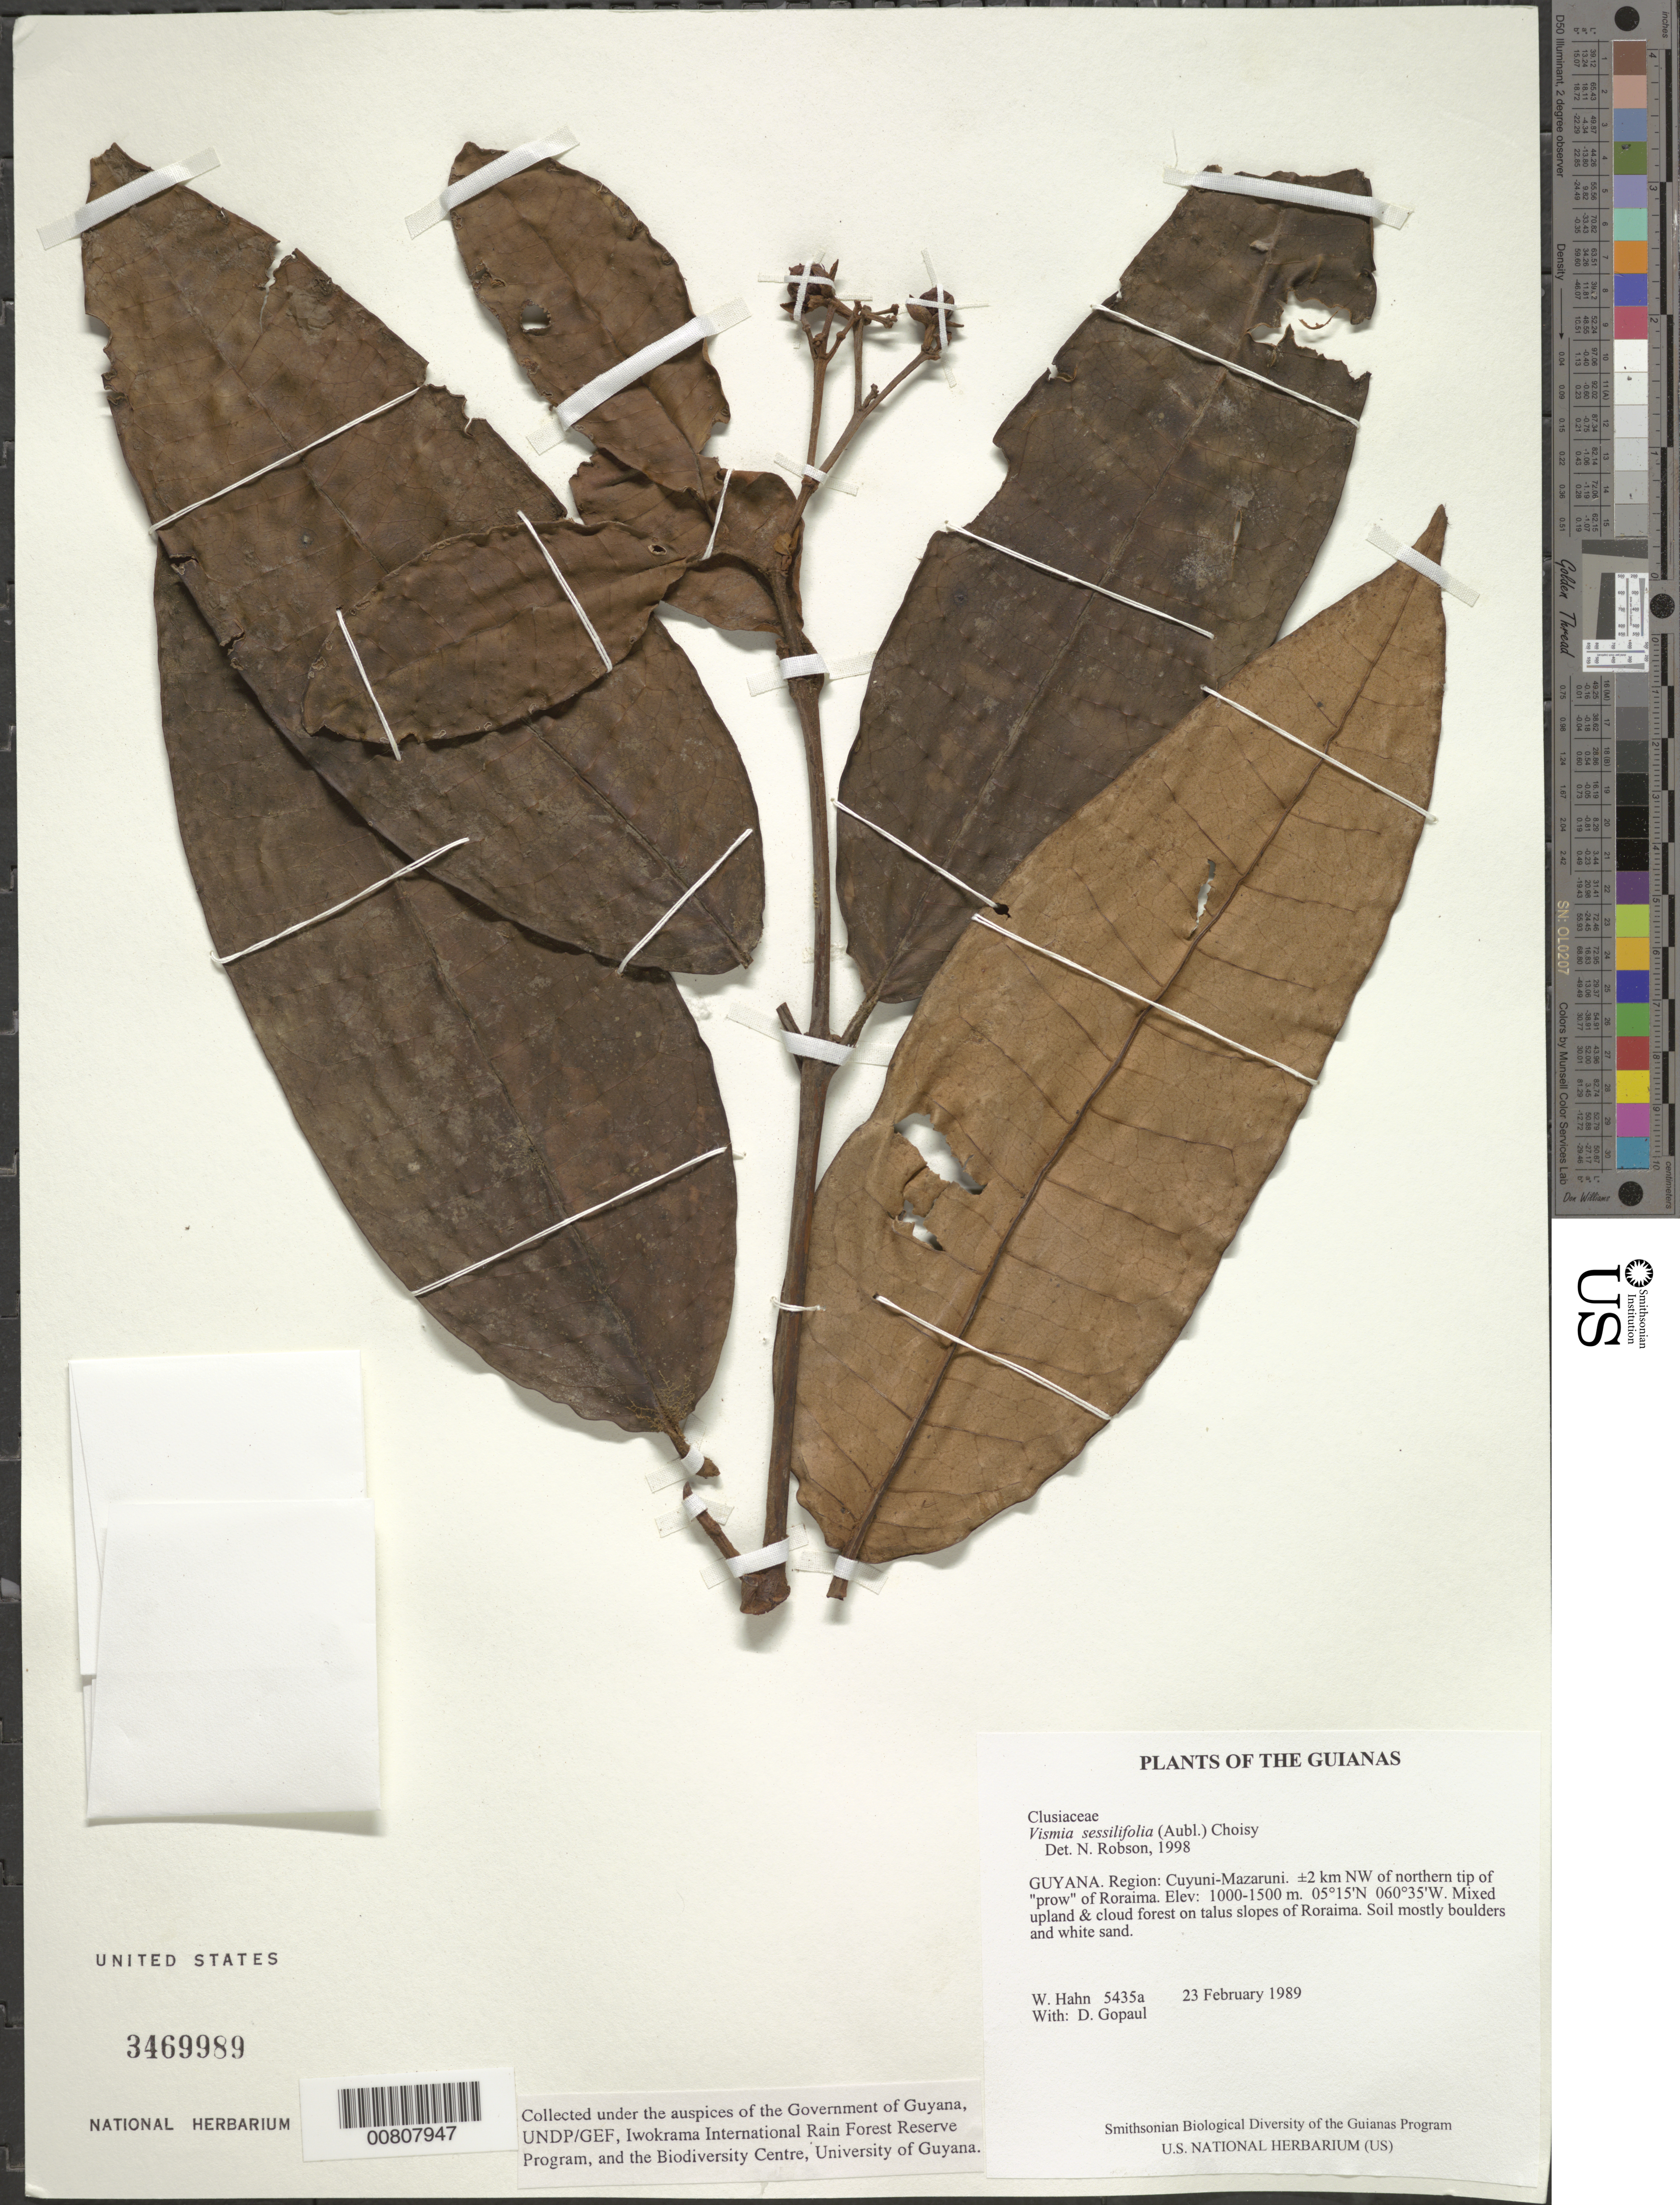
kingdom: Plantae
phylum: Tracheophyta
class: Magnoliopsida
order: Malpighiales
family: Hypericaceae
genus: Vismia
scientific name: Vismia sessilifolia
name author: (Aubl.) Choisy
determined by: Robson, Norman K. B.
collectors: W. Hahn & D. Gopaul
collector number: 5435 a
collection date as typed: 23 February 1989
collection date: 1989-02-23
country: Guyana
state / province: Cuyuni-Mazaruni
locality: ±2 km NW of northern tip of "prow" of Roraima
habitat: Mixed upland & cloud forest on talus slopes of Roraima. Soil mostly boulders and white sand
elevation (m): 1000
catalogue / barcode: US 3469989